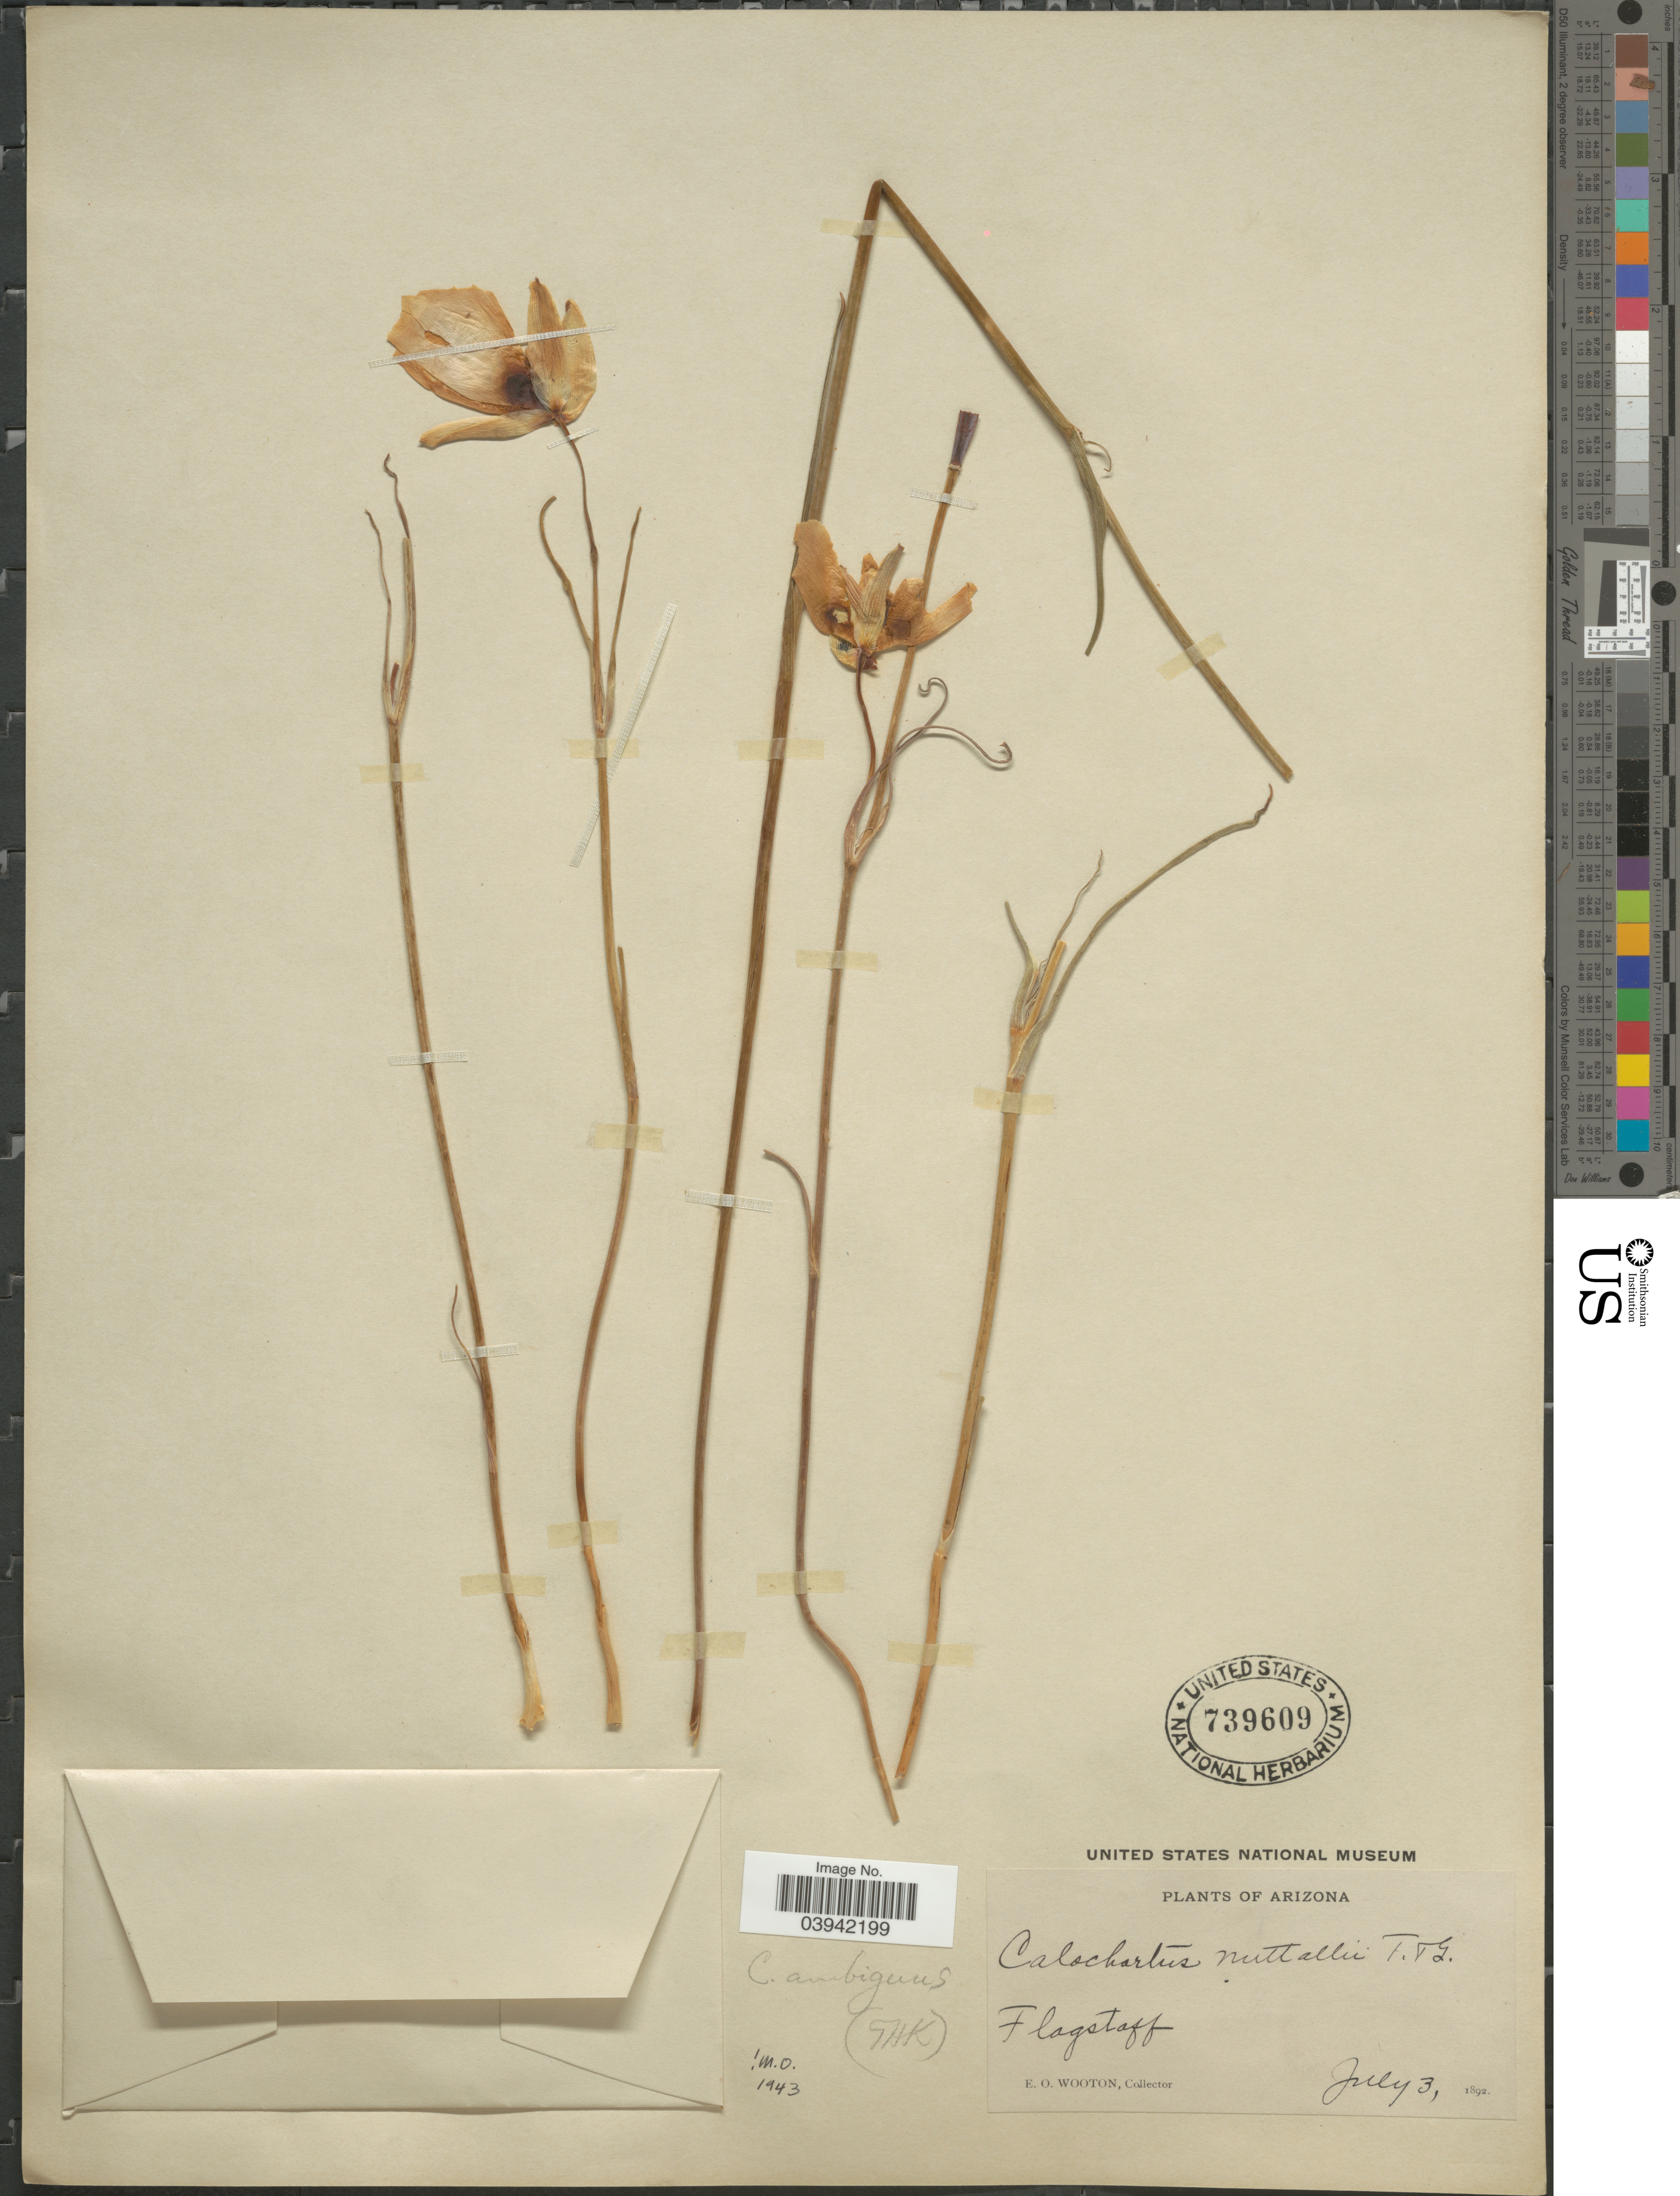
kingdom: Plantae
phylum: Tracheophyta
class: Liliopsida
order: Liliales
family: Liliaceae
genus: Calochortus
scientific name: Calochortus ambiguus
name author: (M.E. Jones) Ownbey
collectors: E. O. Wooton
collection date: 1892-07-03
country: United States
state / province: Arizona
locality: Flagstaff.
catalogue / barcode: US 739609